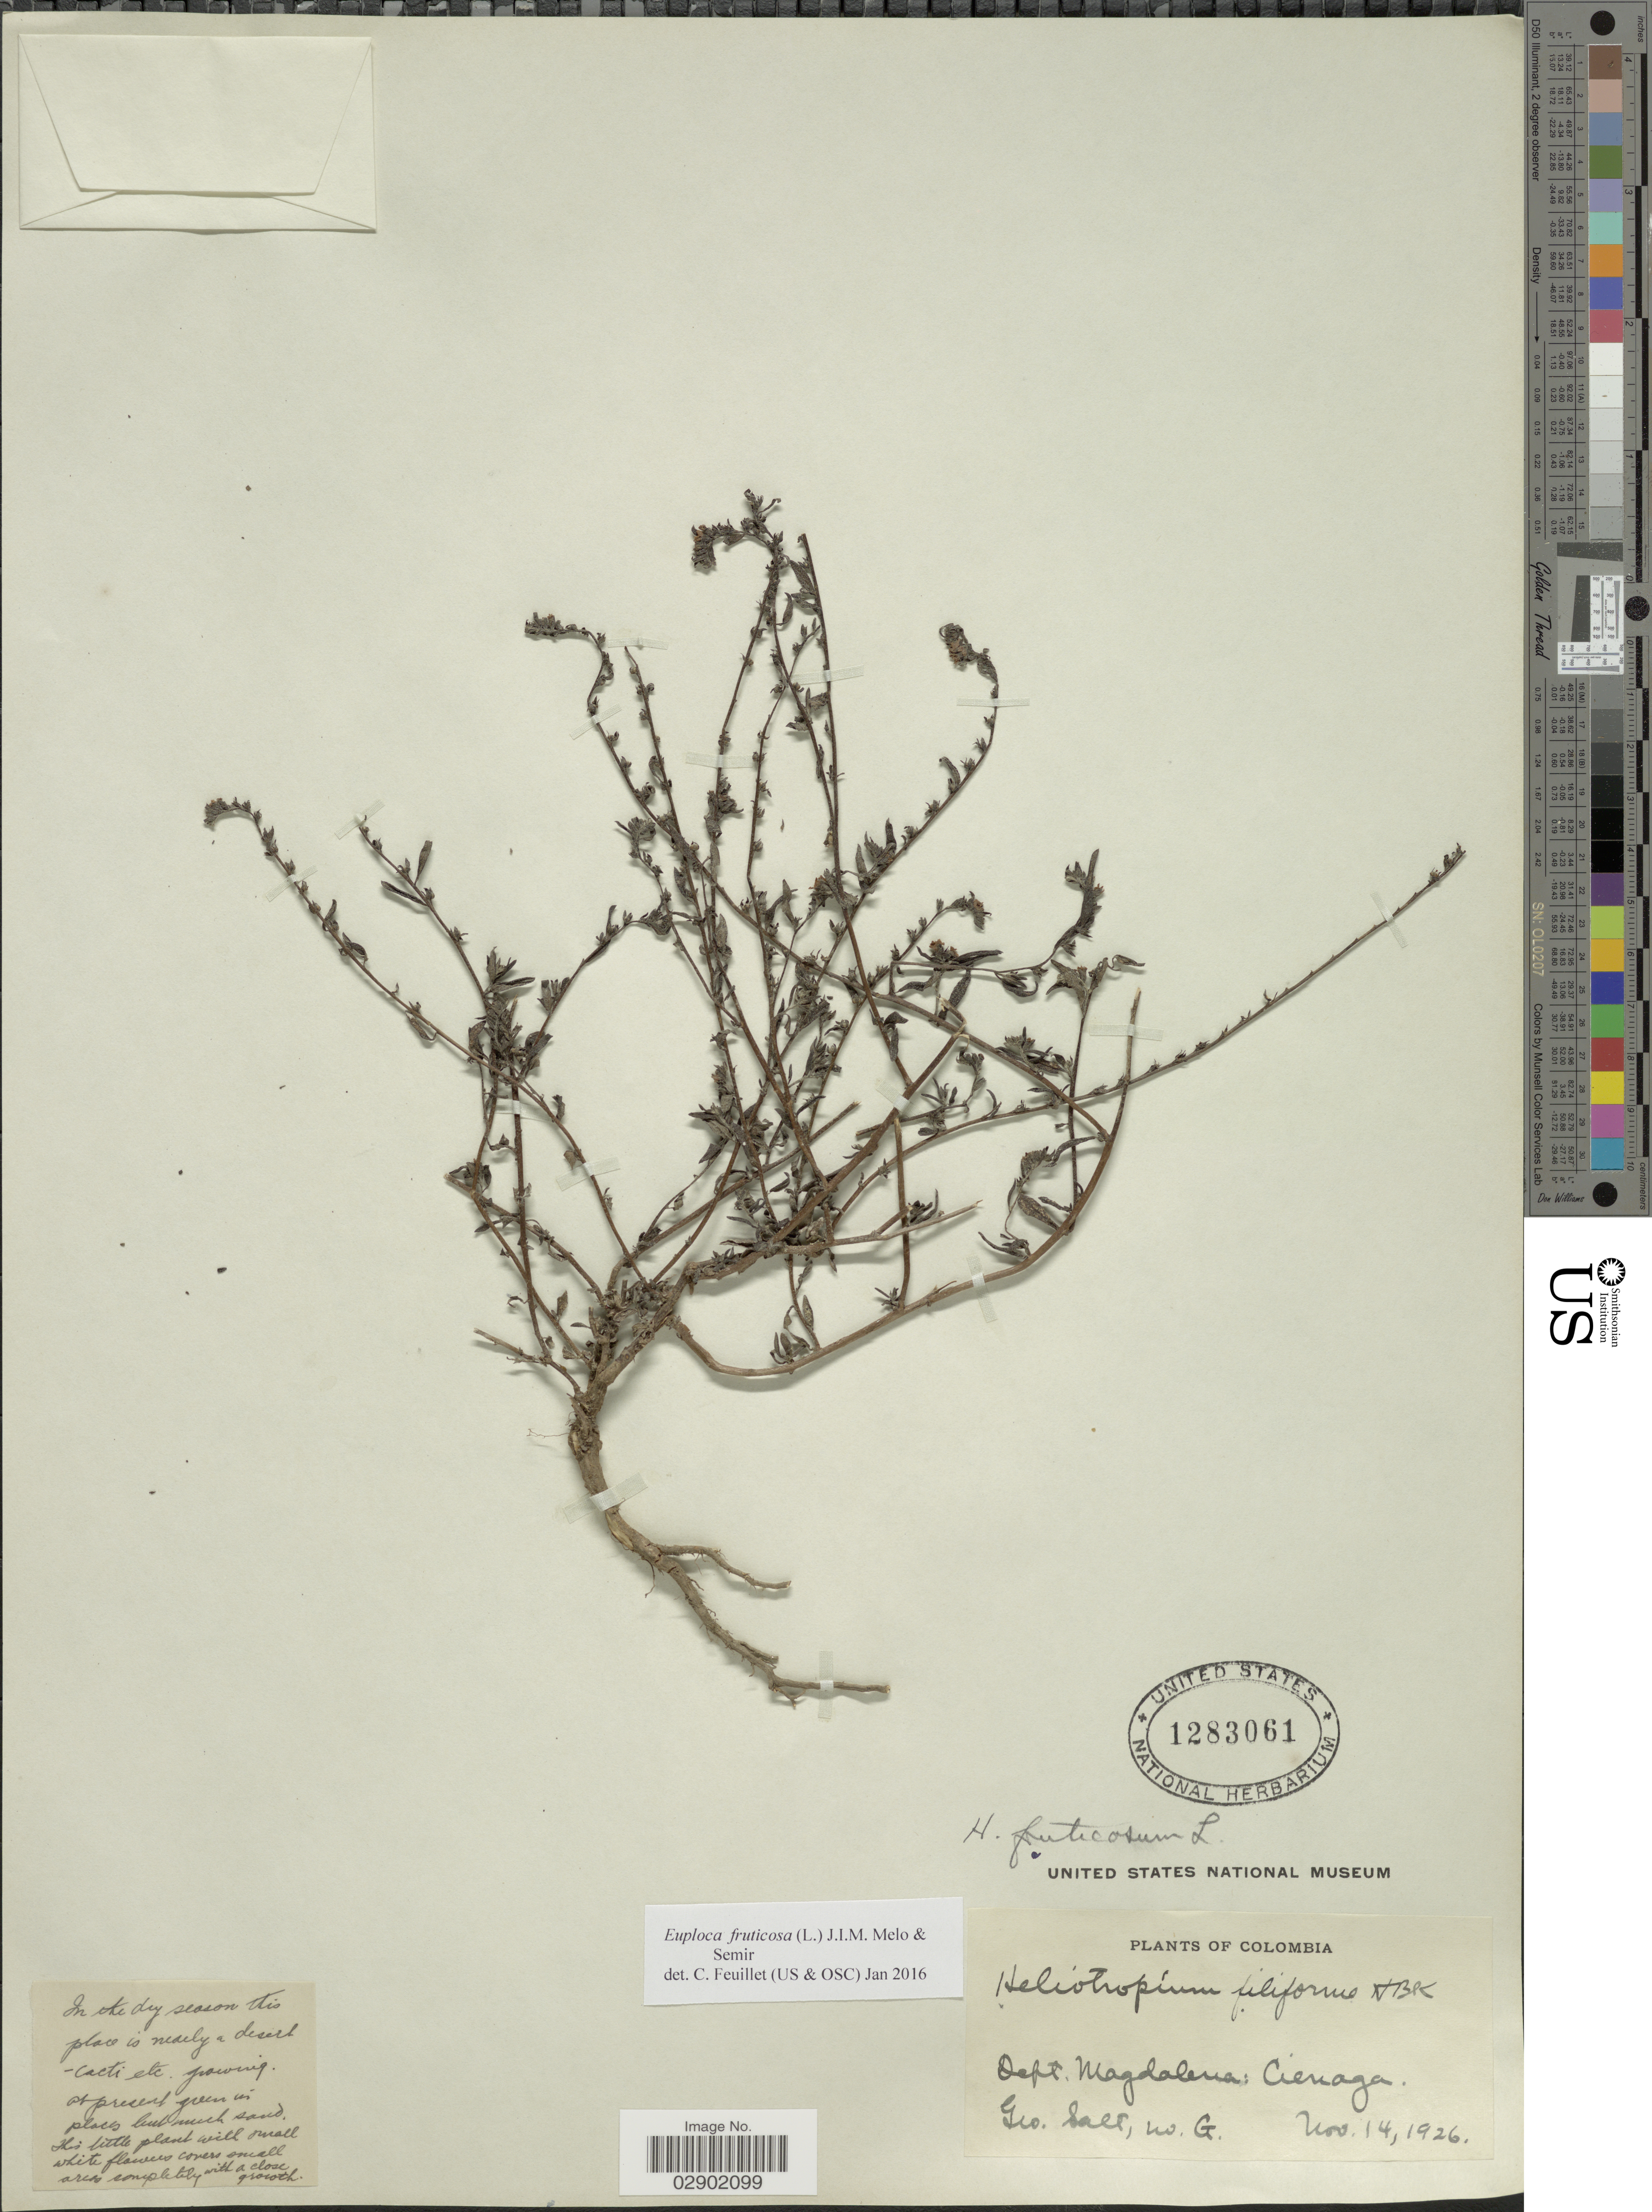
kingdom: Plantae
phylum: Tracheophyta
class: Magnoliopsida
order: Boraginales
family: Heliotropiaceae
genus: Euploca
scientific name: Euploca fruticosa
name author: (L.) J.I.M. Melo & Semir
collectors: G. Salt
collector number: G*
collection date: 1926-11-14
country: Colombia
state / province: Magdalena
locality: Cienaga.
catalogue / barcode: US 1283061